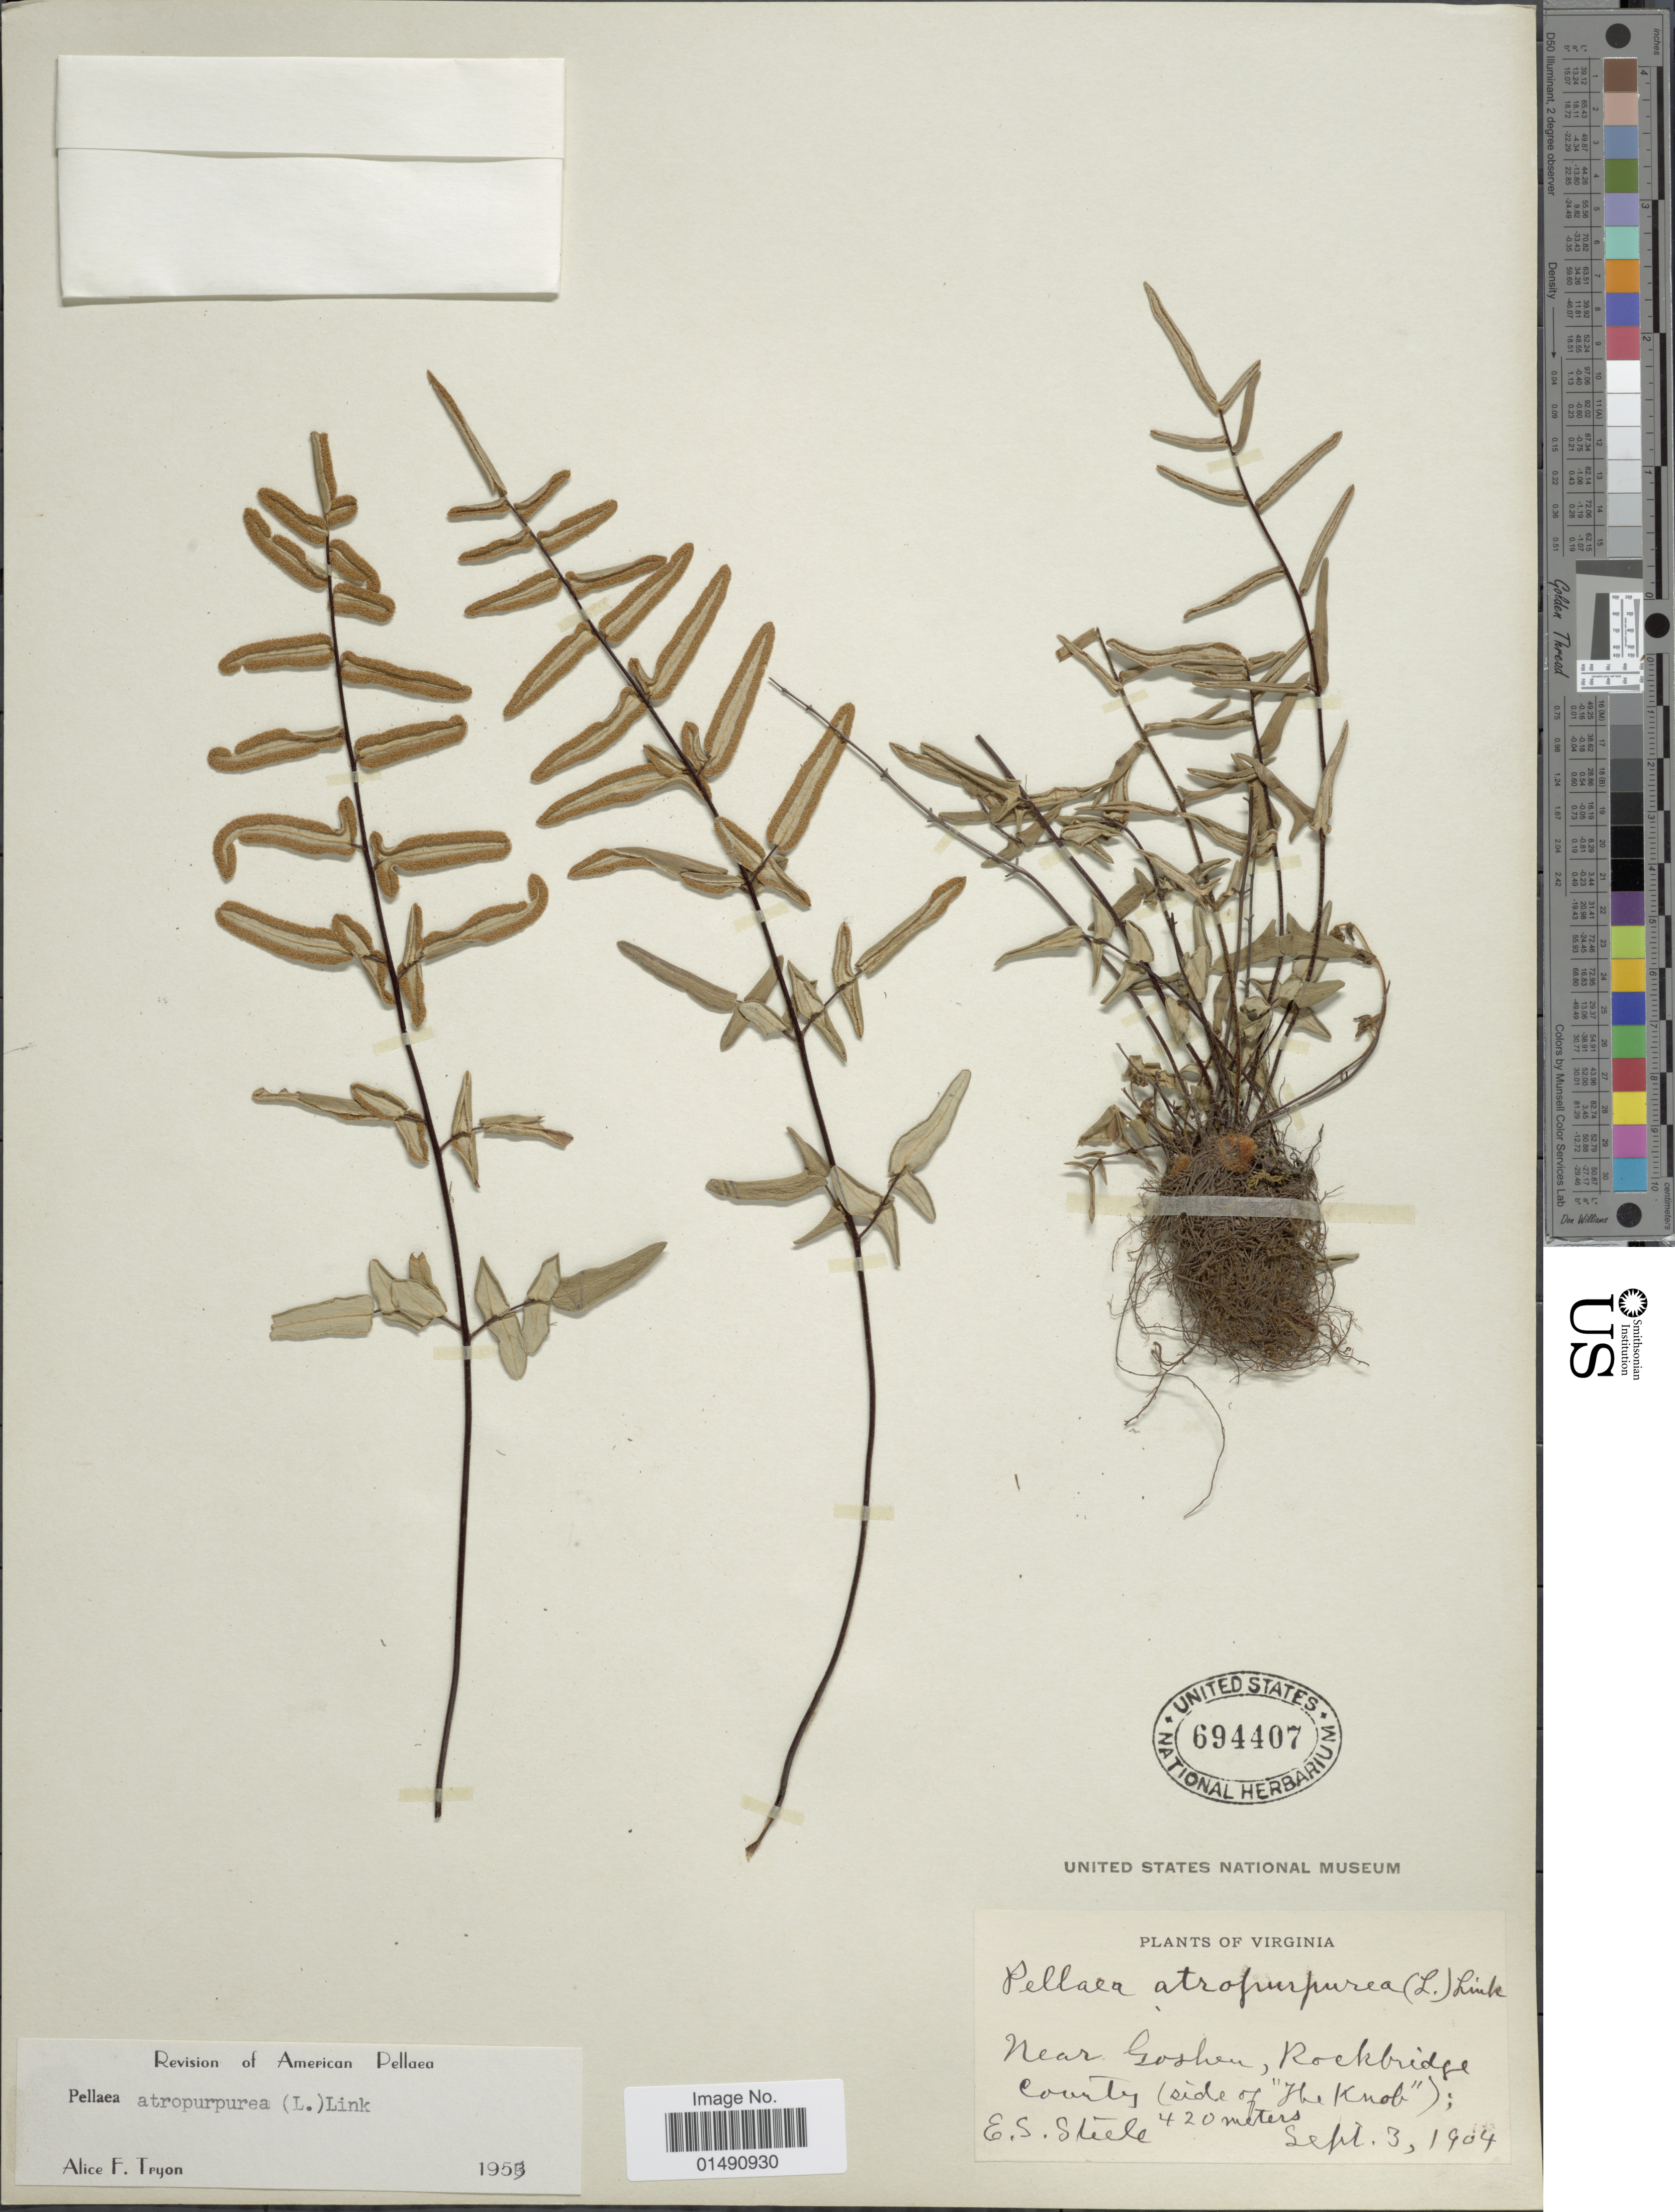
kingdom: Plantae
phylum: Tracheophyta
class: Polypodiopsida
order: Polypodiales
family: Pteridaceae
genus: Pellaea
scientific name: Pellaea atropurpurea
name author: (L.) Link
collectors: E. Steele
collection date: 1904-09-03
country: United States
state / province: Virginia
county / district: Rockbridge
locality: Near Goshen, Rockbridge County (side of "The Knob")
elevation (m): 420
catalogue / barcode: US 694407